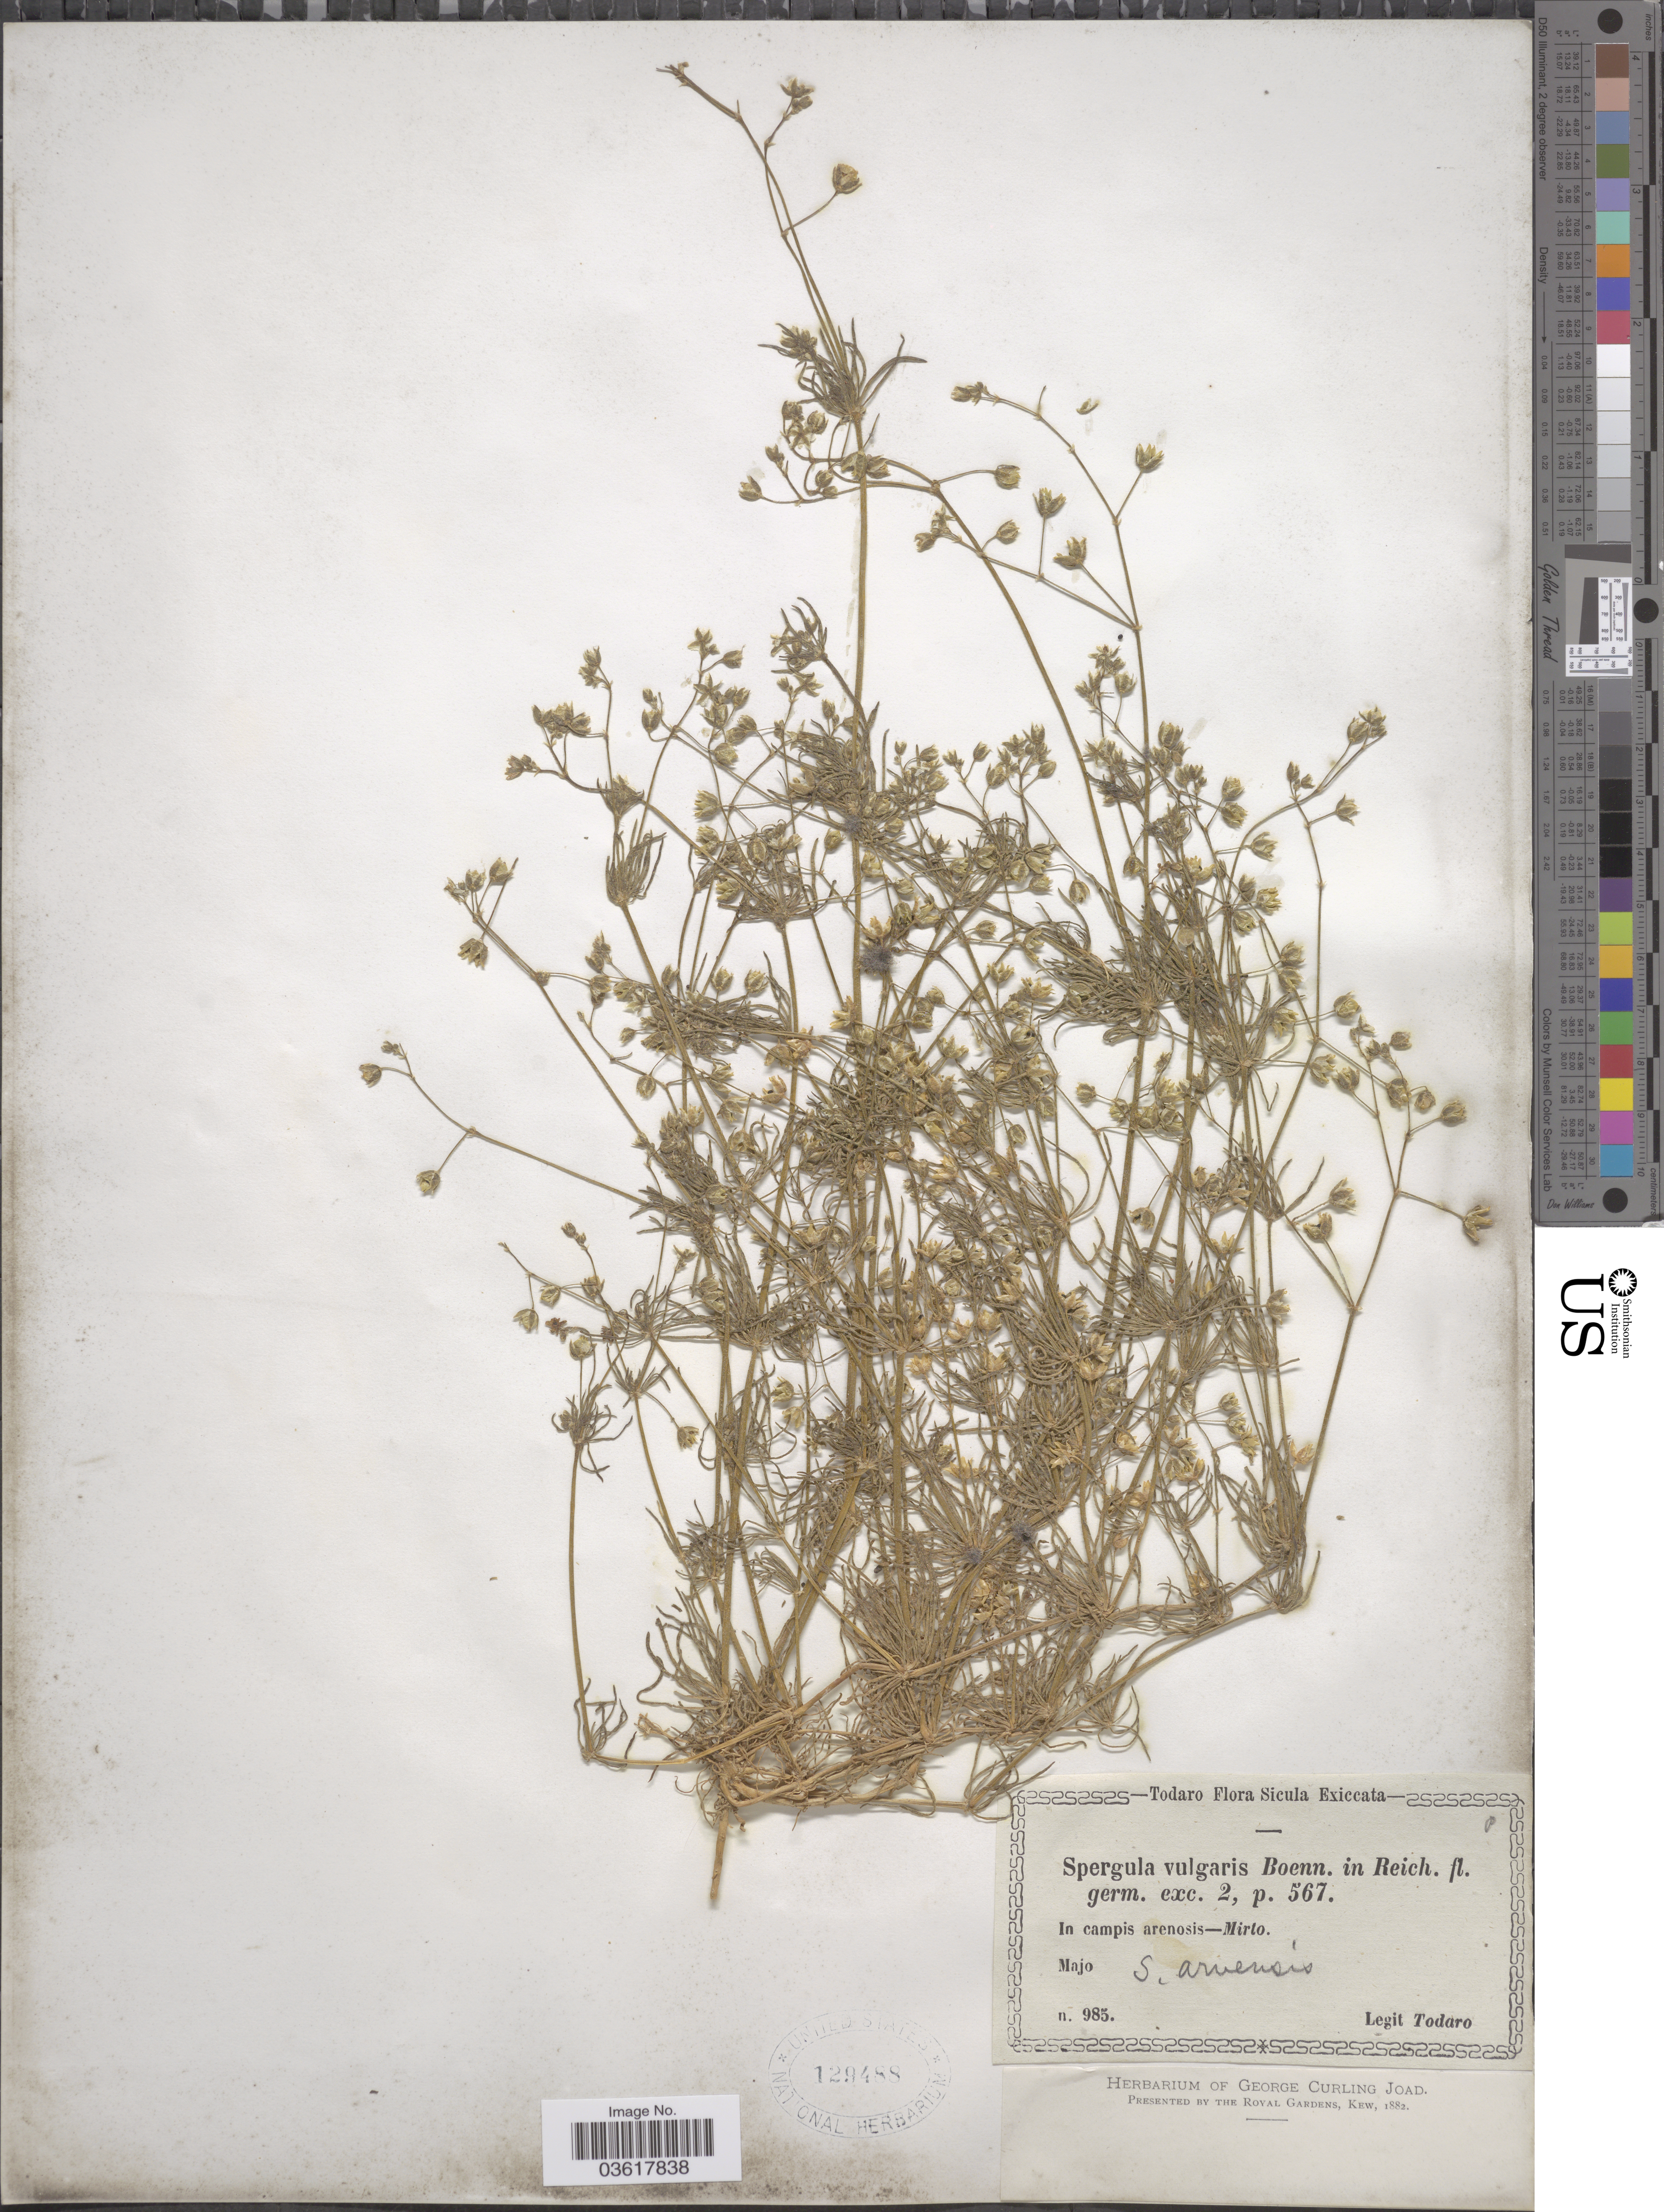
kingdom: Plantae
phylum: Tracheophyta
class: Magnoliopsida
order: Caryophyllales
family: Caryophyllaceae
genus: Spergula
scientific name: Spergula arvensis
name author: L.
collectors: Todaro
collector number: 985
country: Italy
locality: Sicula. In campis arenosis - Mirto.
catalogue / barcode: US 129488